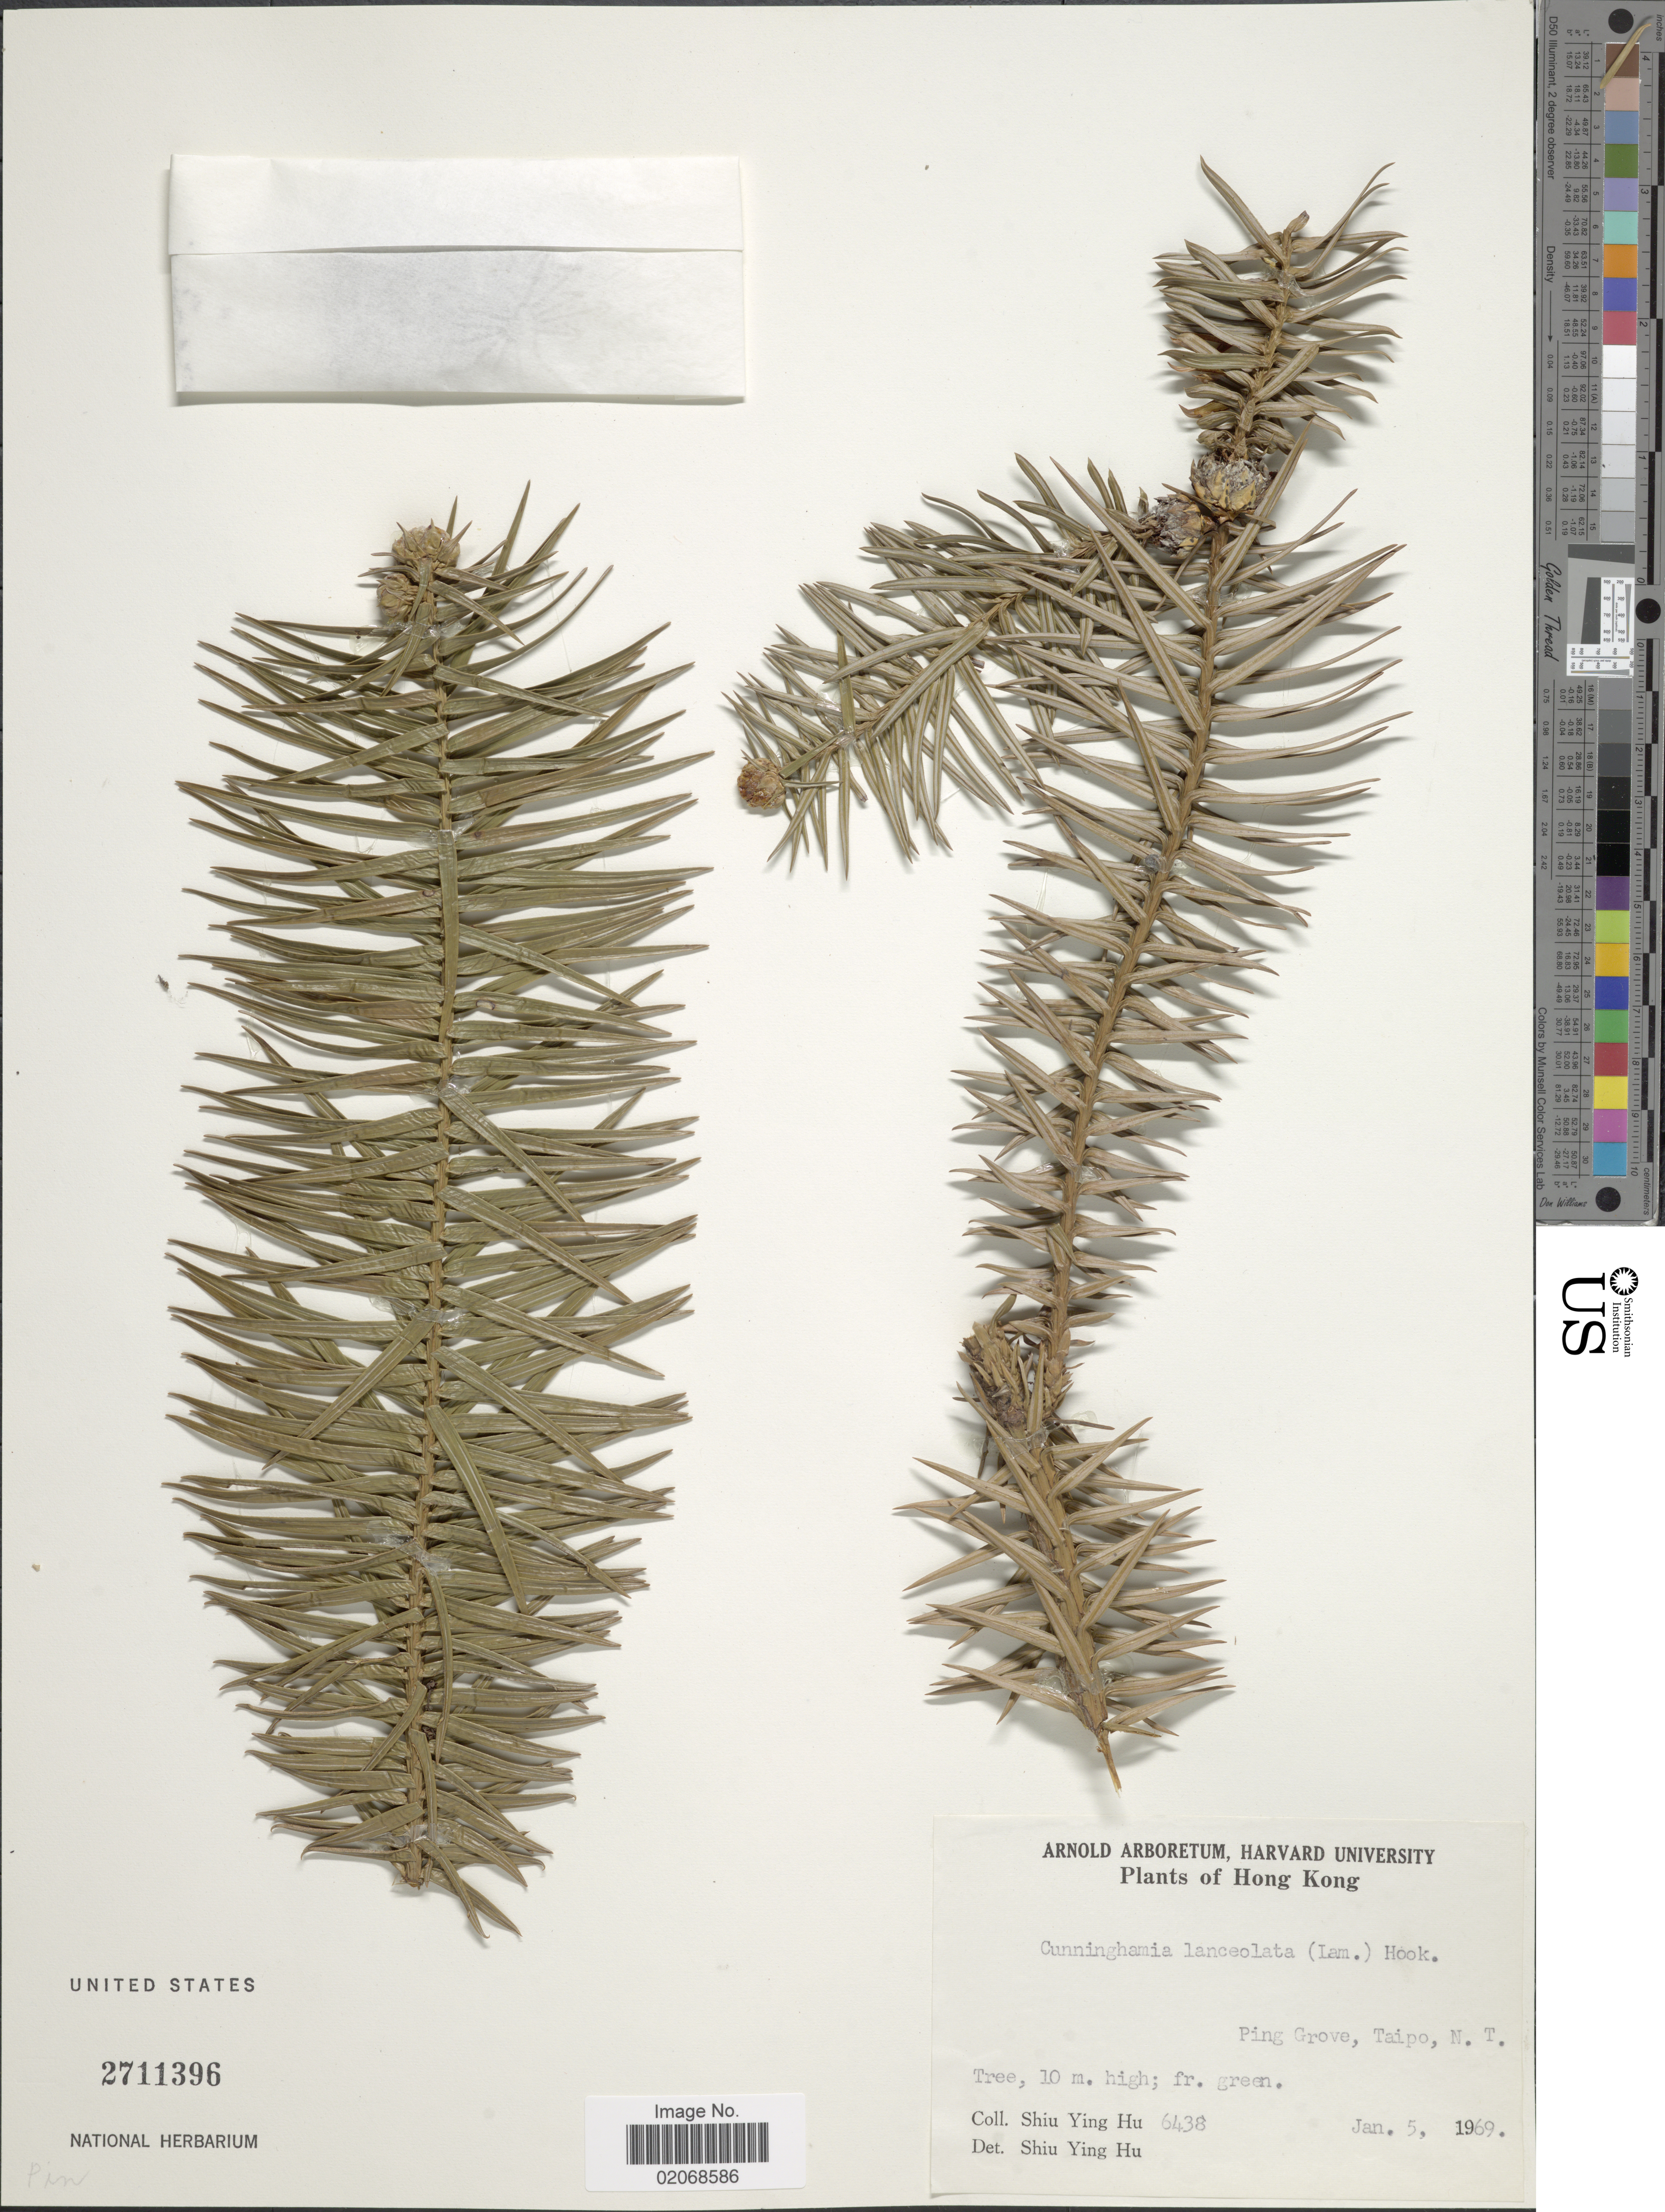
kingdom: Plantae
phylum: Tracheophyta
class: Pinopsida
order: Pinales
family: Cupressaceae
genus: Cunninghamia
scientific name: Cunninghamia lanceolata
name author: (Lamb.) Hook.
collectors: S. Y. Hu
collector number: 6438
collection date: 1969-01-05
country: China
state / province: Hong Kong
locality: Ping Grove, Taipo, N.T.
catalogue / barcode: US 2711396